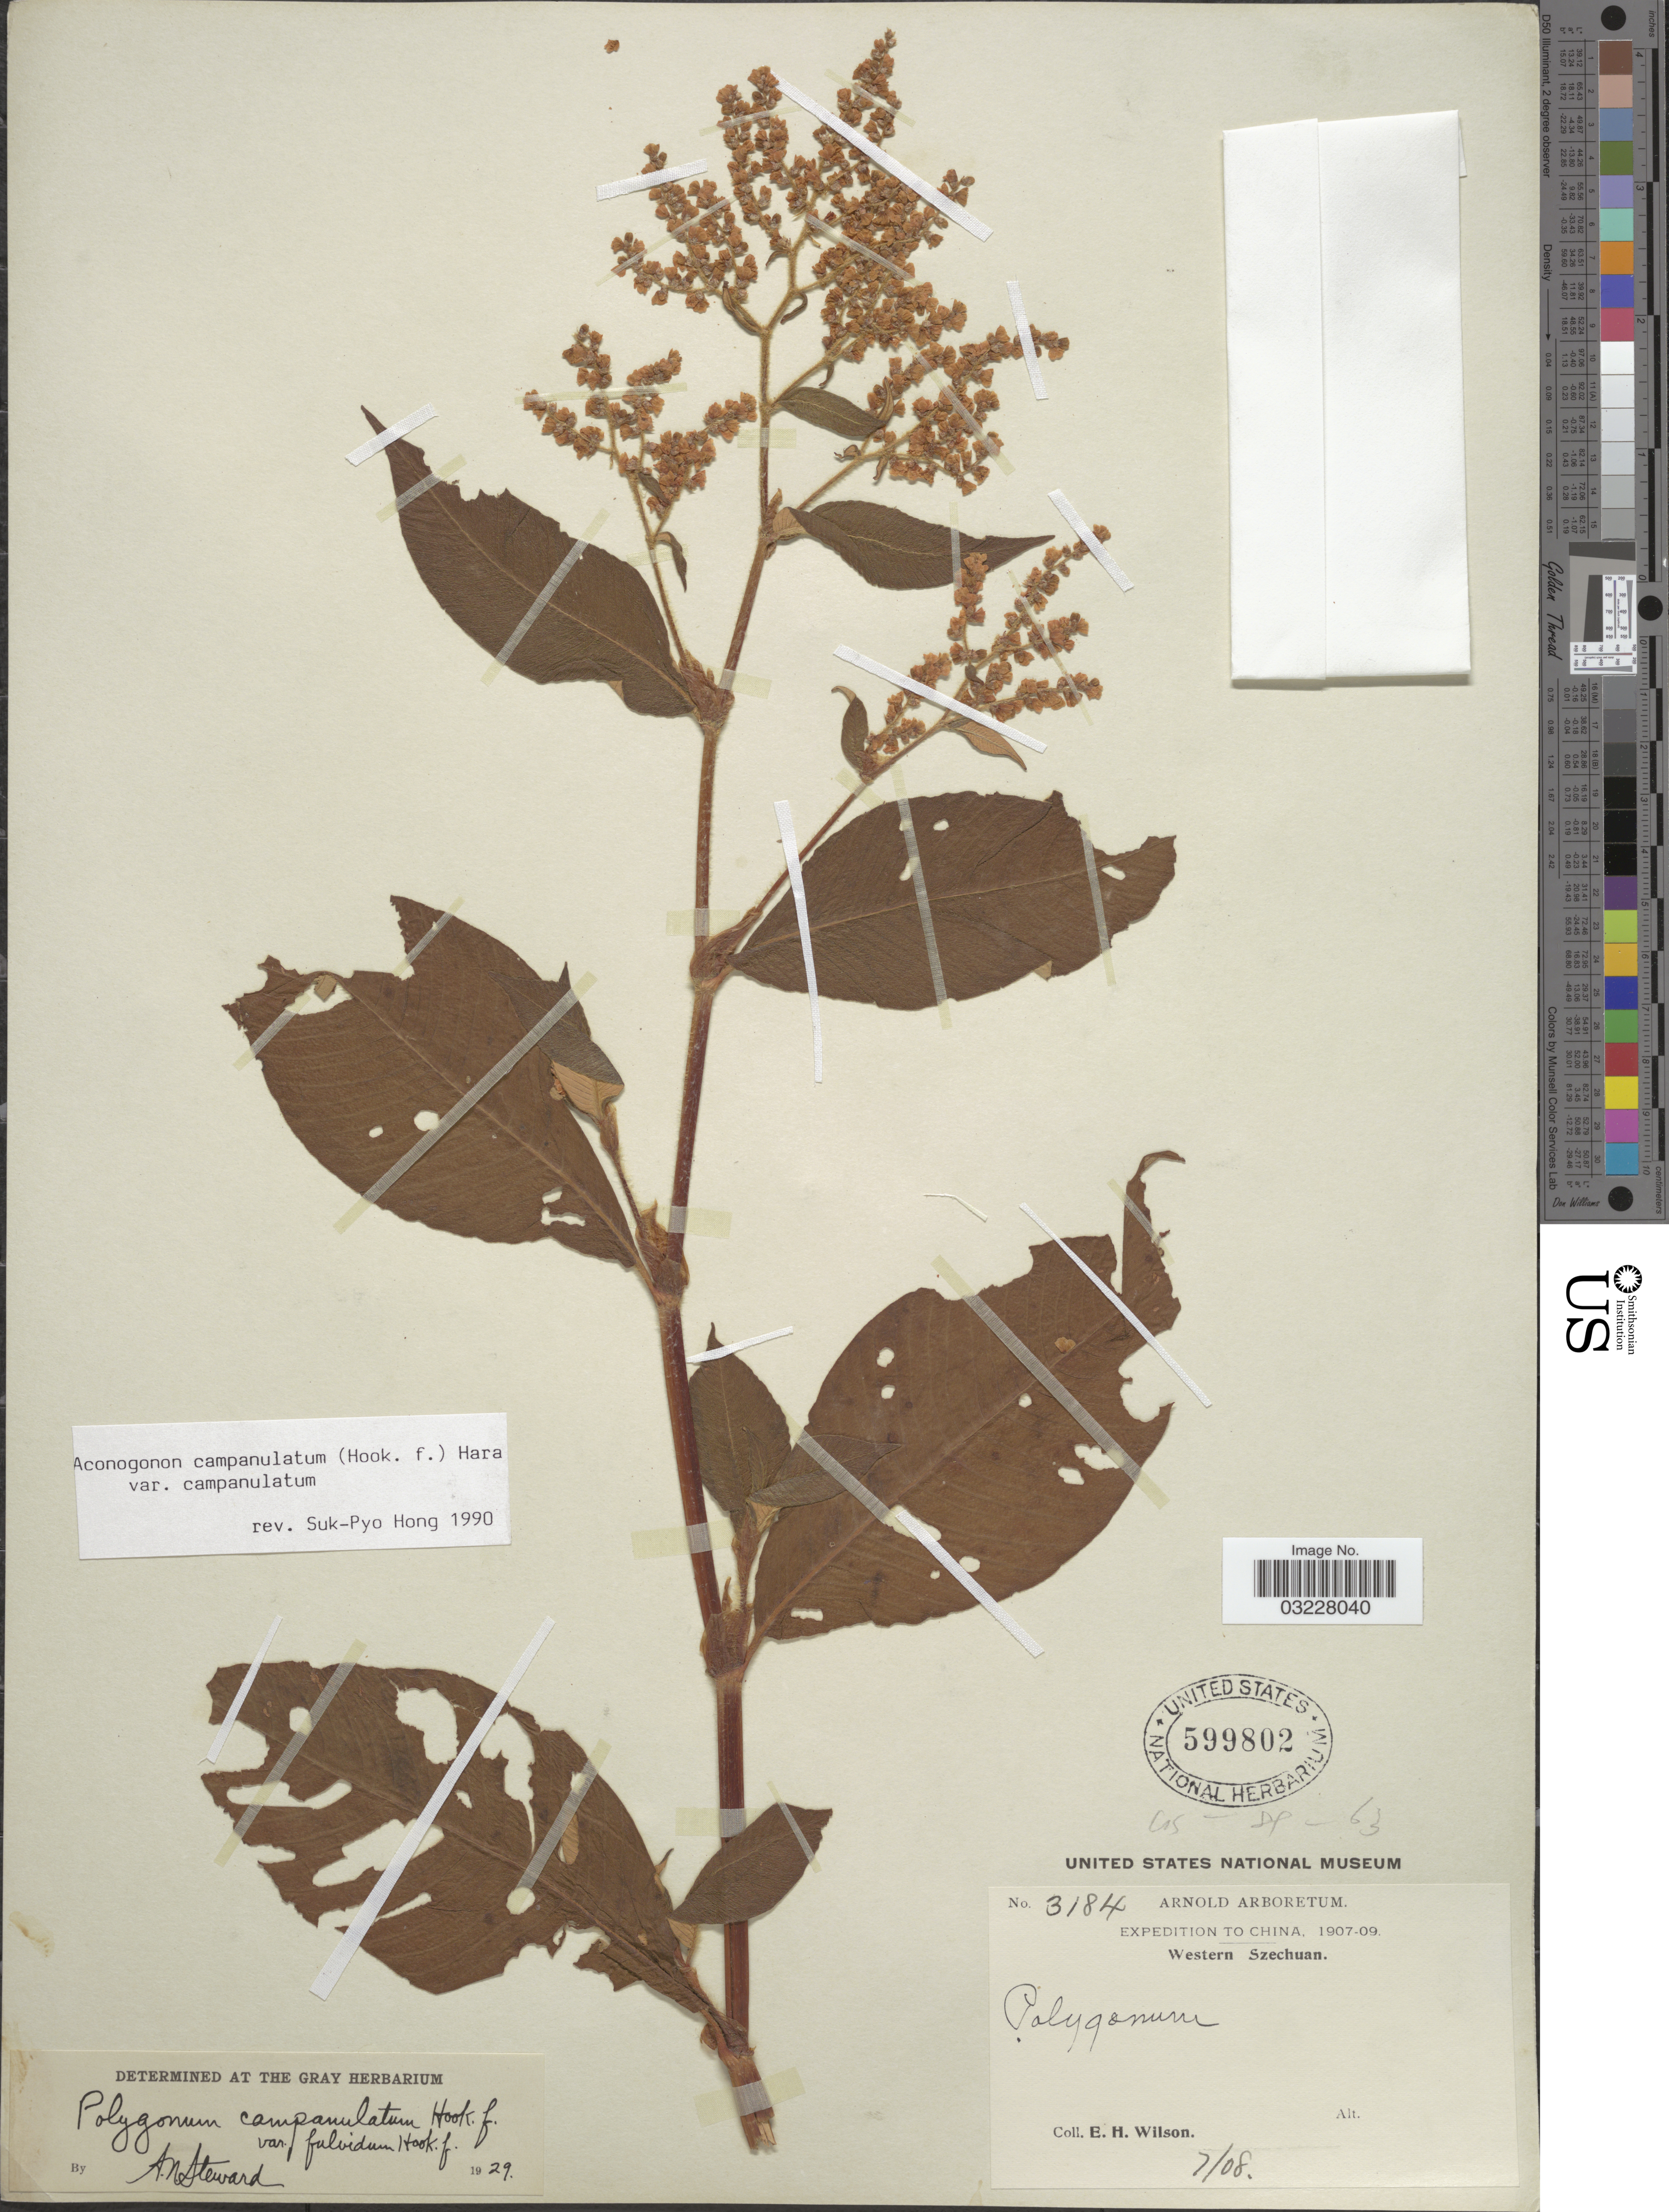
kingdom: Plantae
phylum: Tracheophyta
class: Magnoliopsida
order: Caryophyllales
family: Polygonaceae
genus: Koenigia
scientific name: Koenigia campanulata var. campanulata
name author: (Hook. f.) T.M. Schust. & Reveal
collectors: E. Wilson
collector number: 3184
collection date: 1908-07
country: China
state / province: Sichuan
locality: Western Szechuan.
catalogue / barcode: US 599802